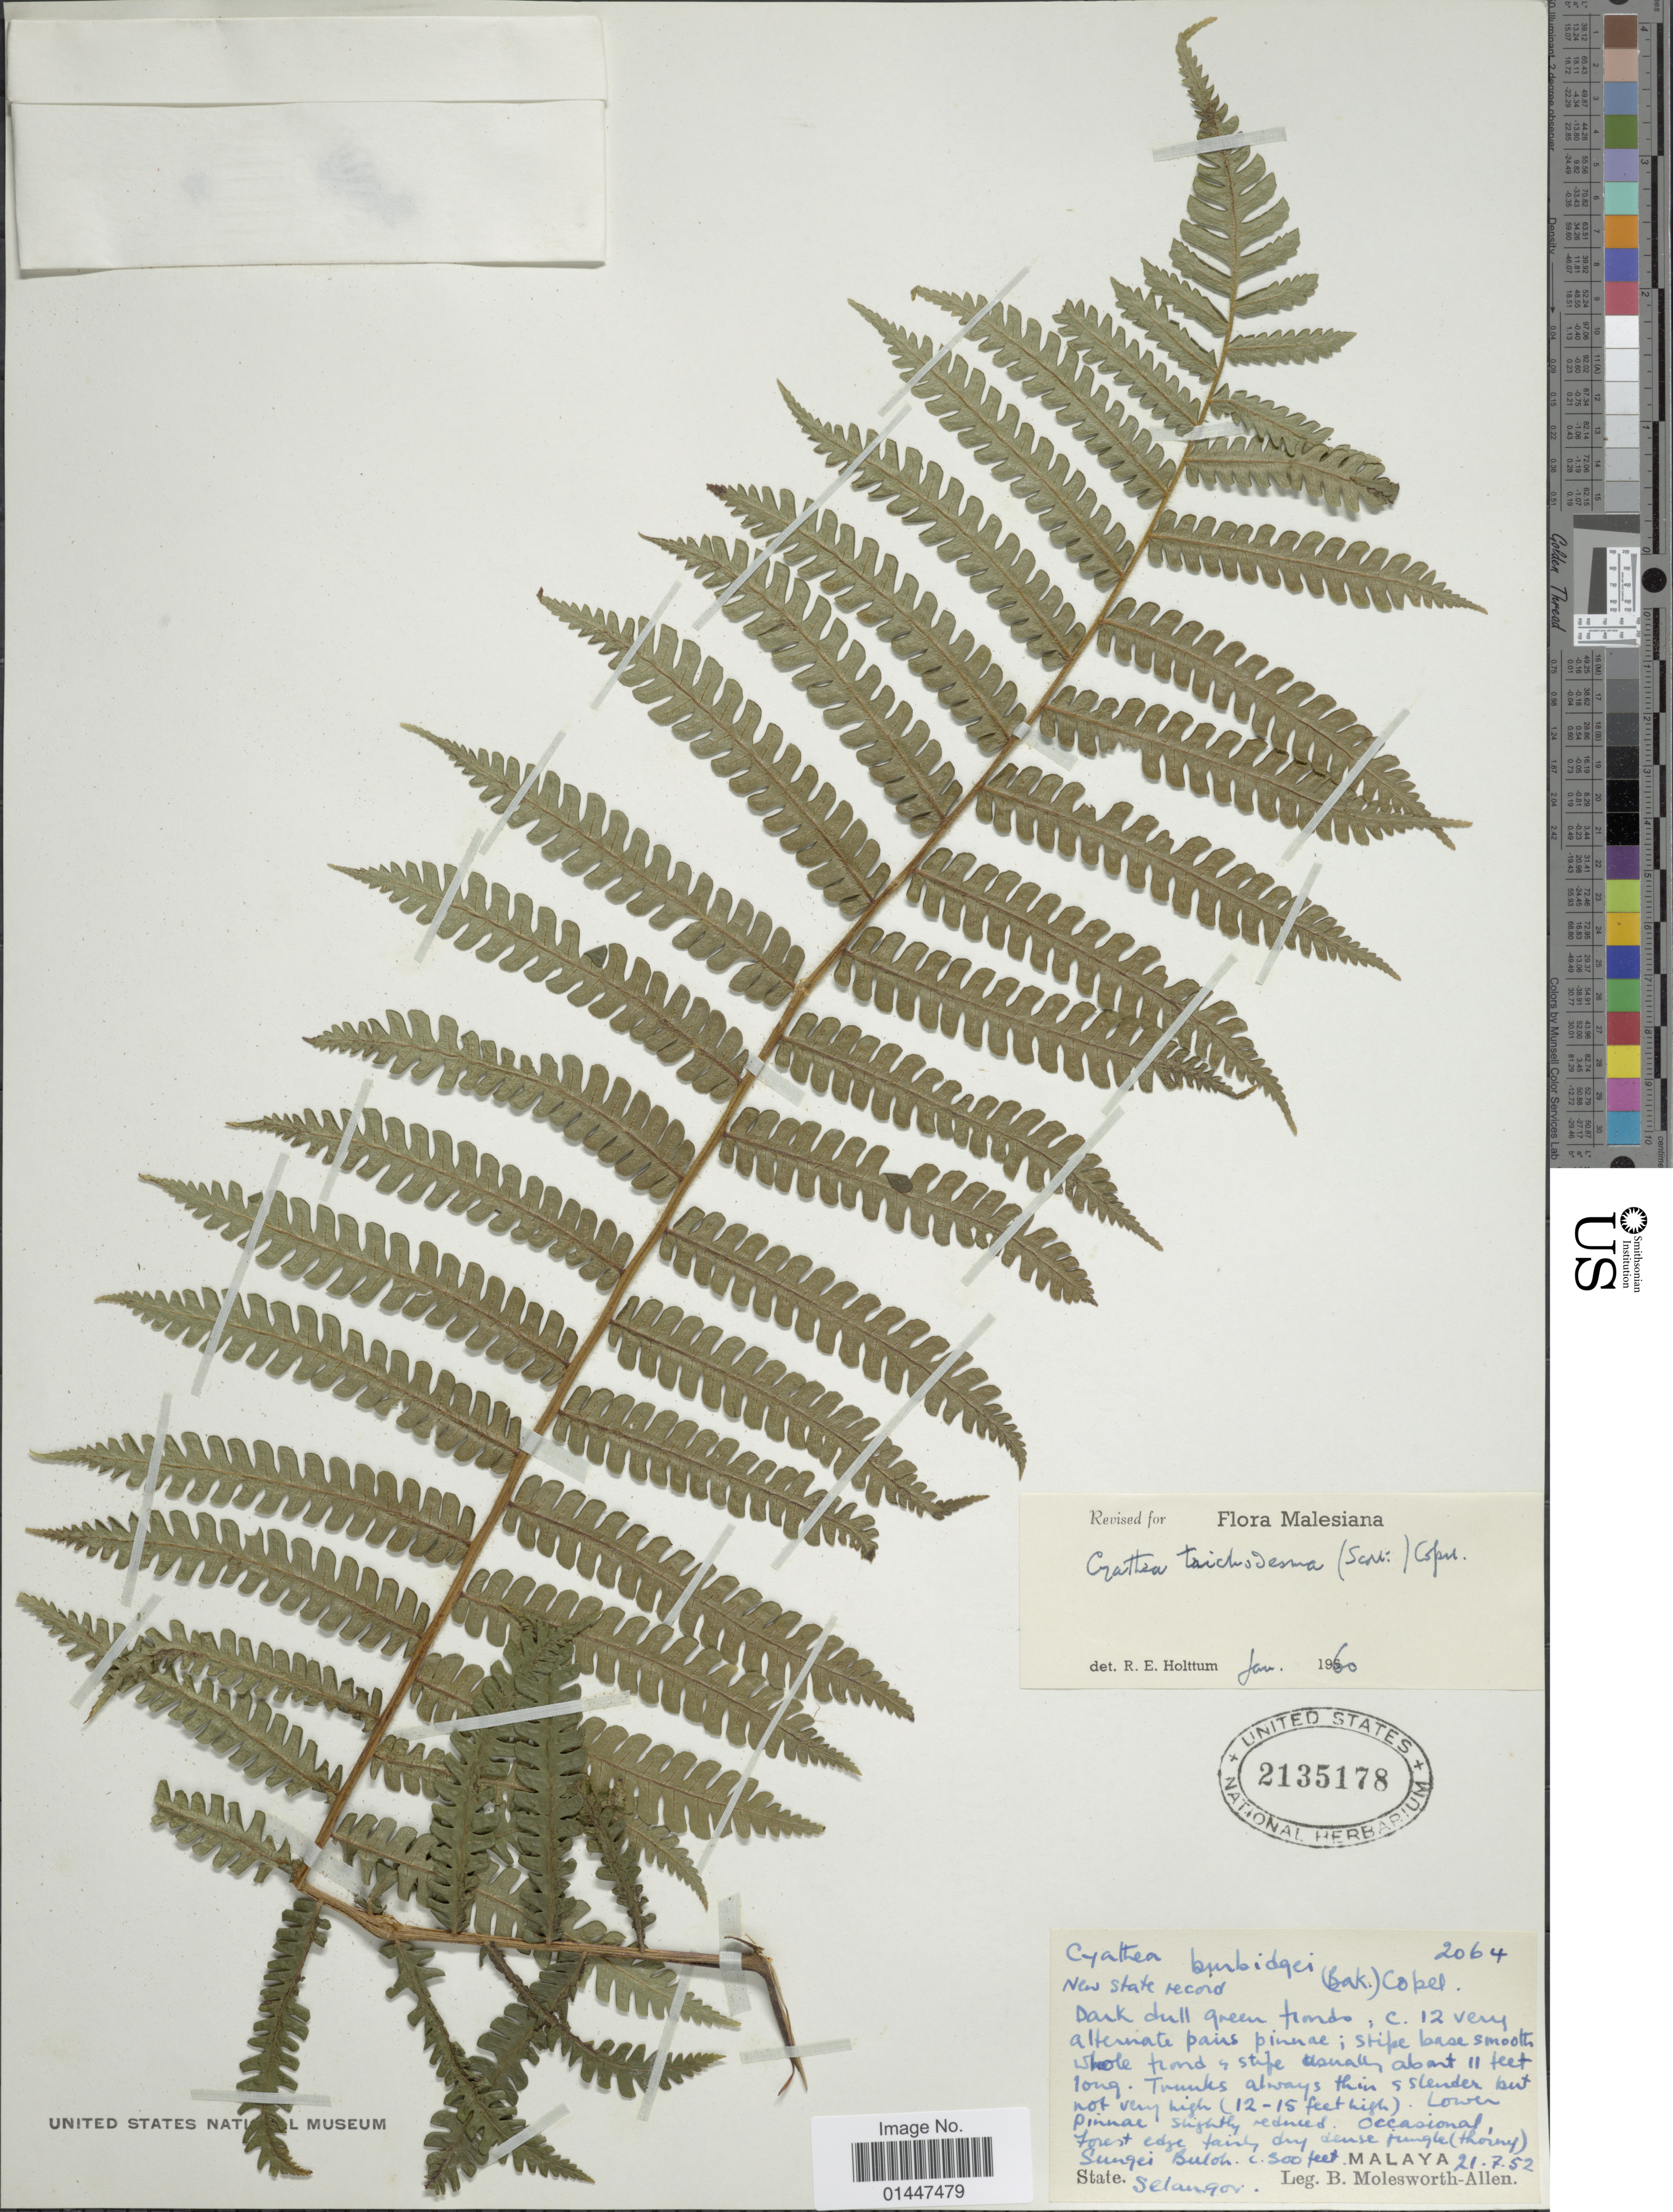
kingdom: Plantae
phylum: Tracheophyta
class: Polypodiopsida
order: Cyatheales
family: Cyatheaceae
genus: Sphaeropteris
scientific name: Sphaeropteris trichodesma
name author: (Scort. ex Bedd.) R.M. Tryon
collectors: B. E. G. Molesworth-Allen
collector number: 2064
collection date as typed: Transcribed d/m/y: 21/7/52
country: Malaysia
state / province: Selangor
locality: Malaya. Occasional, Forst edge fairly dry dense jungle (thorny). Sungei Buloh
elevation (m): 91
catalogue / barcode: US 2135178